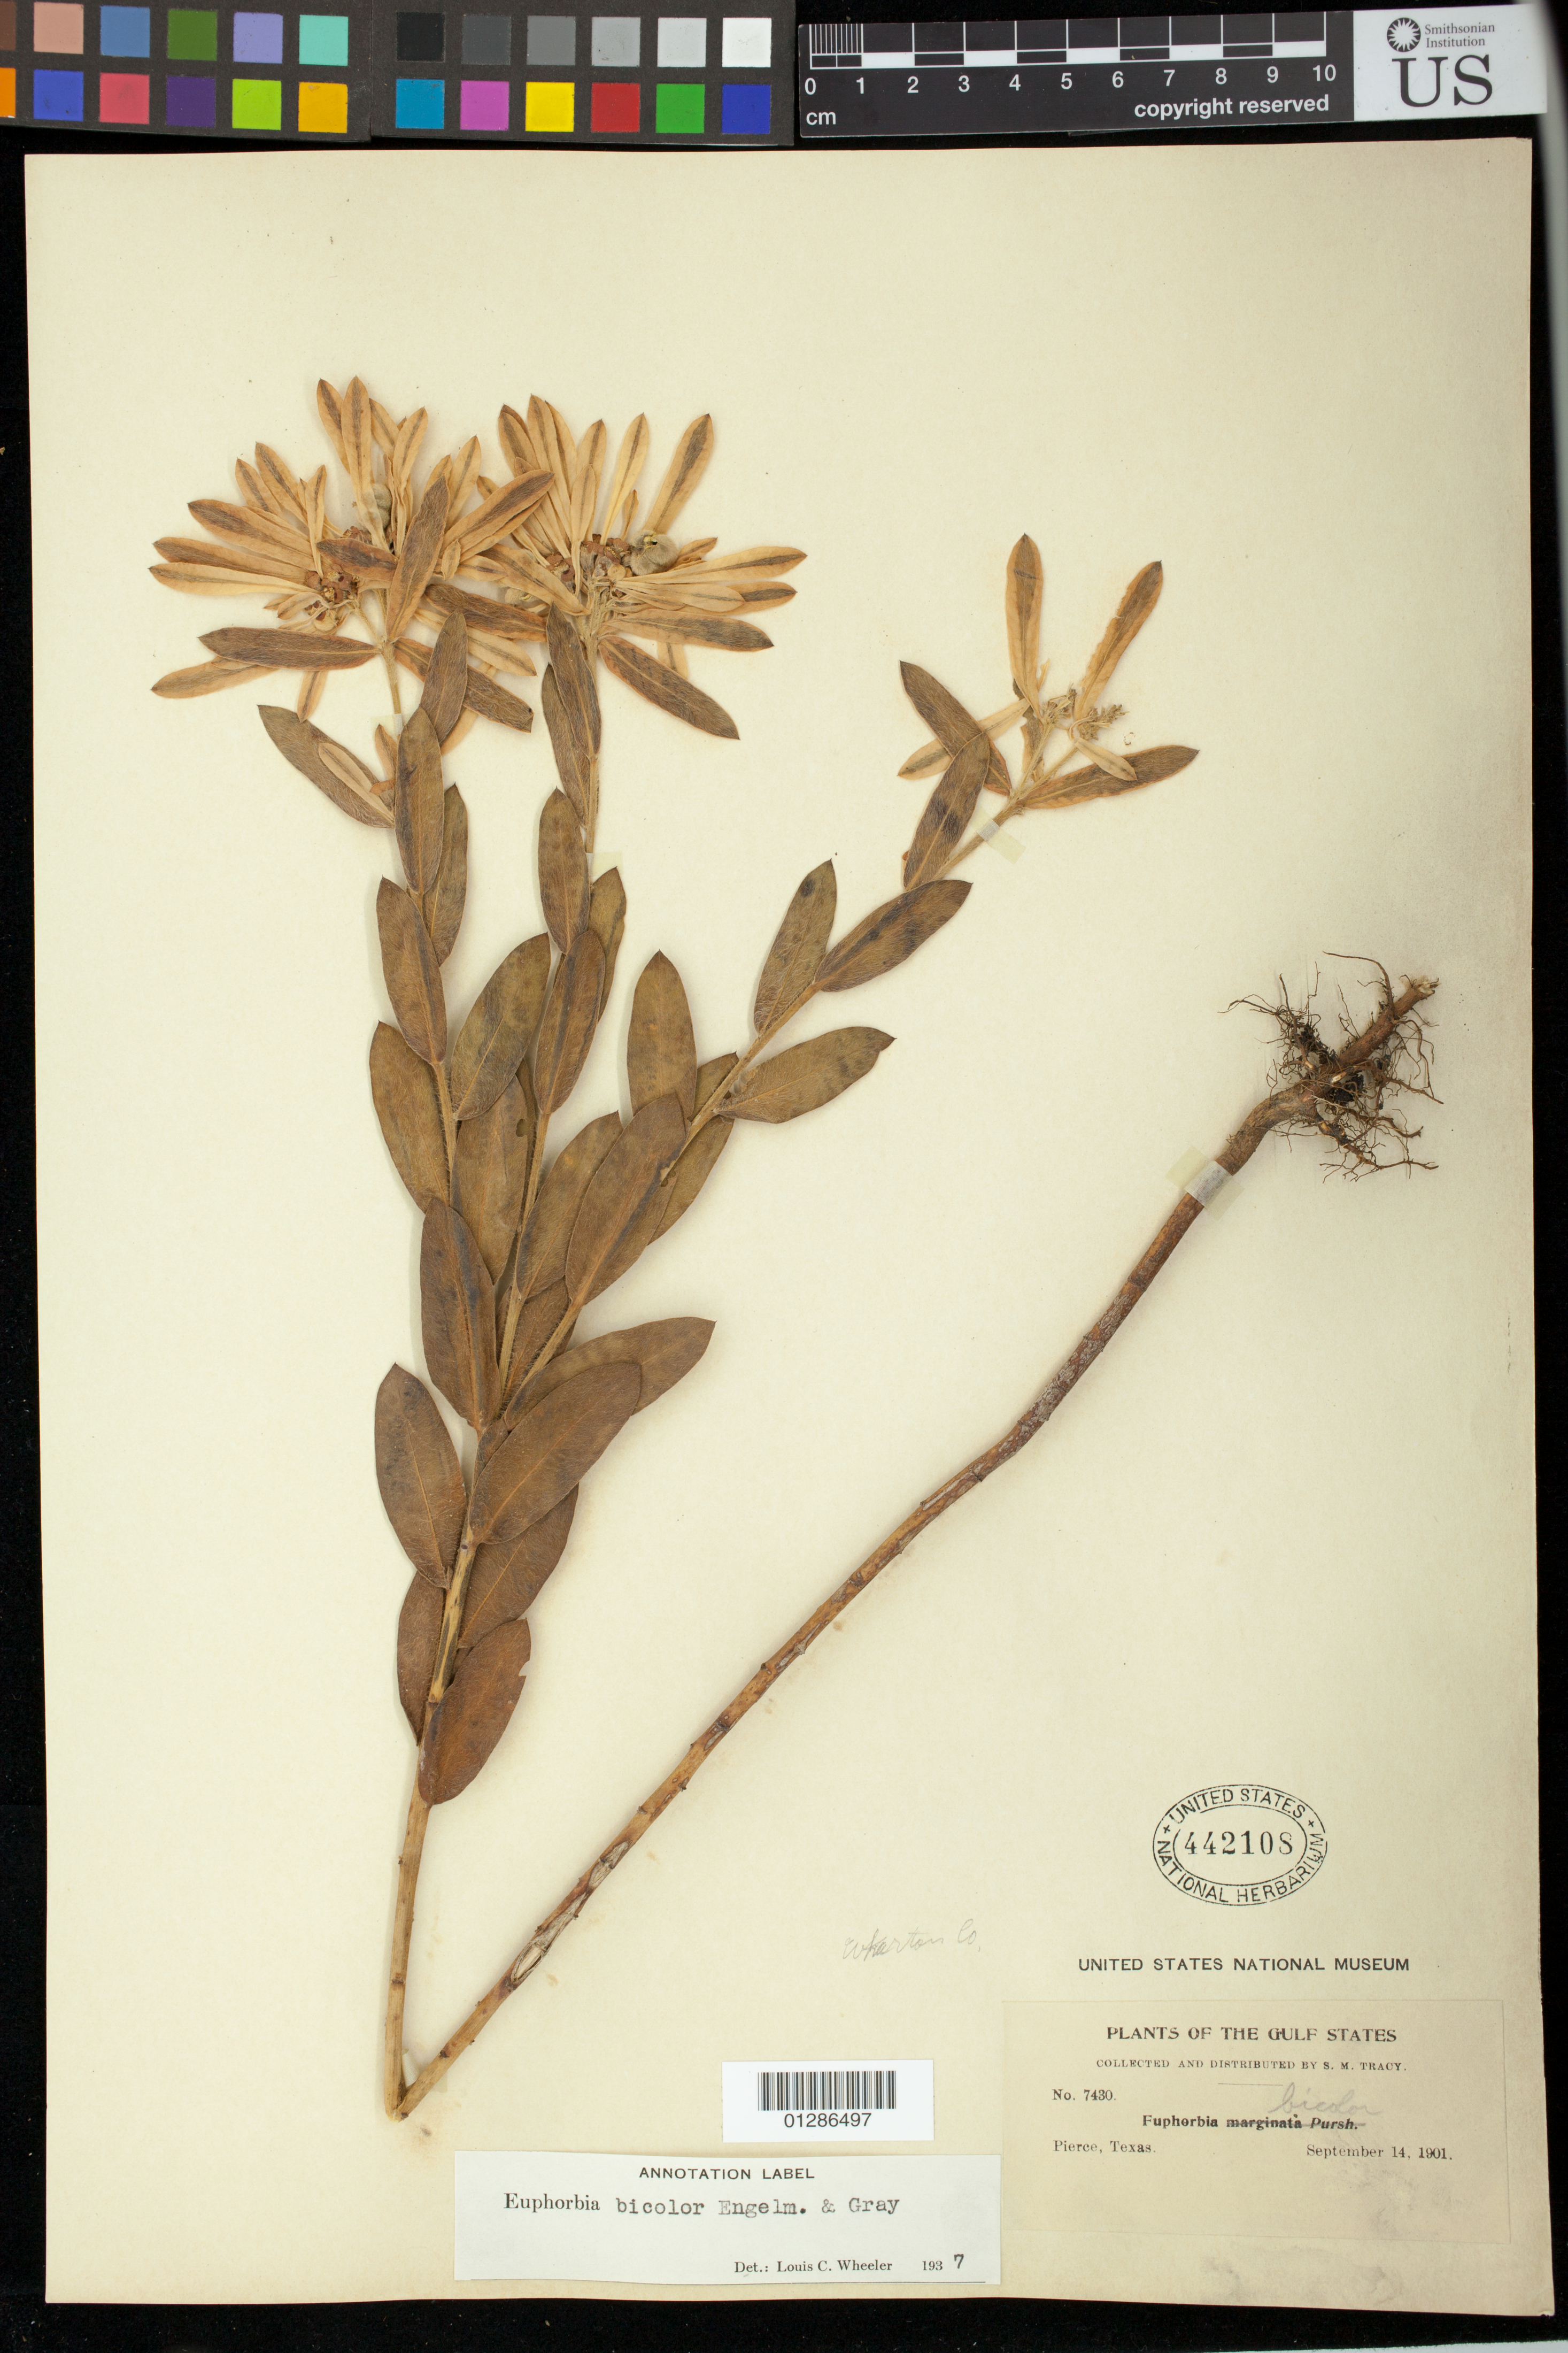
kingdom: Plantae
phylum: Tracheophyta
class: Magnoliopsida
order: Malpighiales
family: Euphorbiaceae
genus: Euphorbia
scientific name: Euphorbia bicolor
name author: Engelm. & A. Gray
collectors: S. M. Tracy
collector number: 7430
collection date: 1901-09-14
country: United States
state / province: Texas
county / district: Wharton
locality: Pierce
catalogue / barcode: US 442108